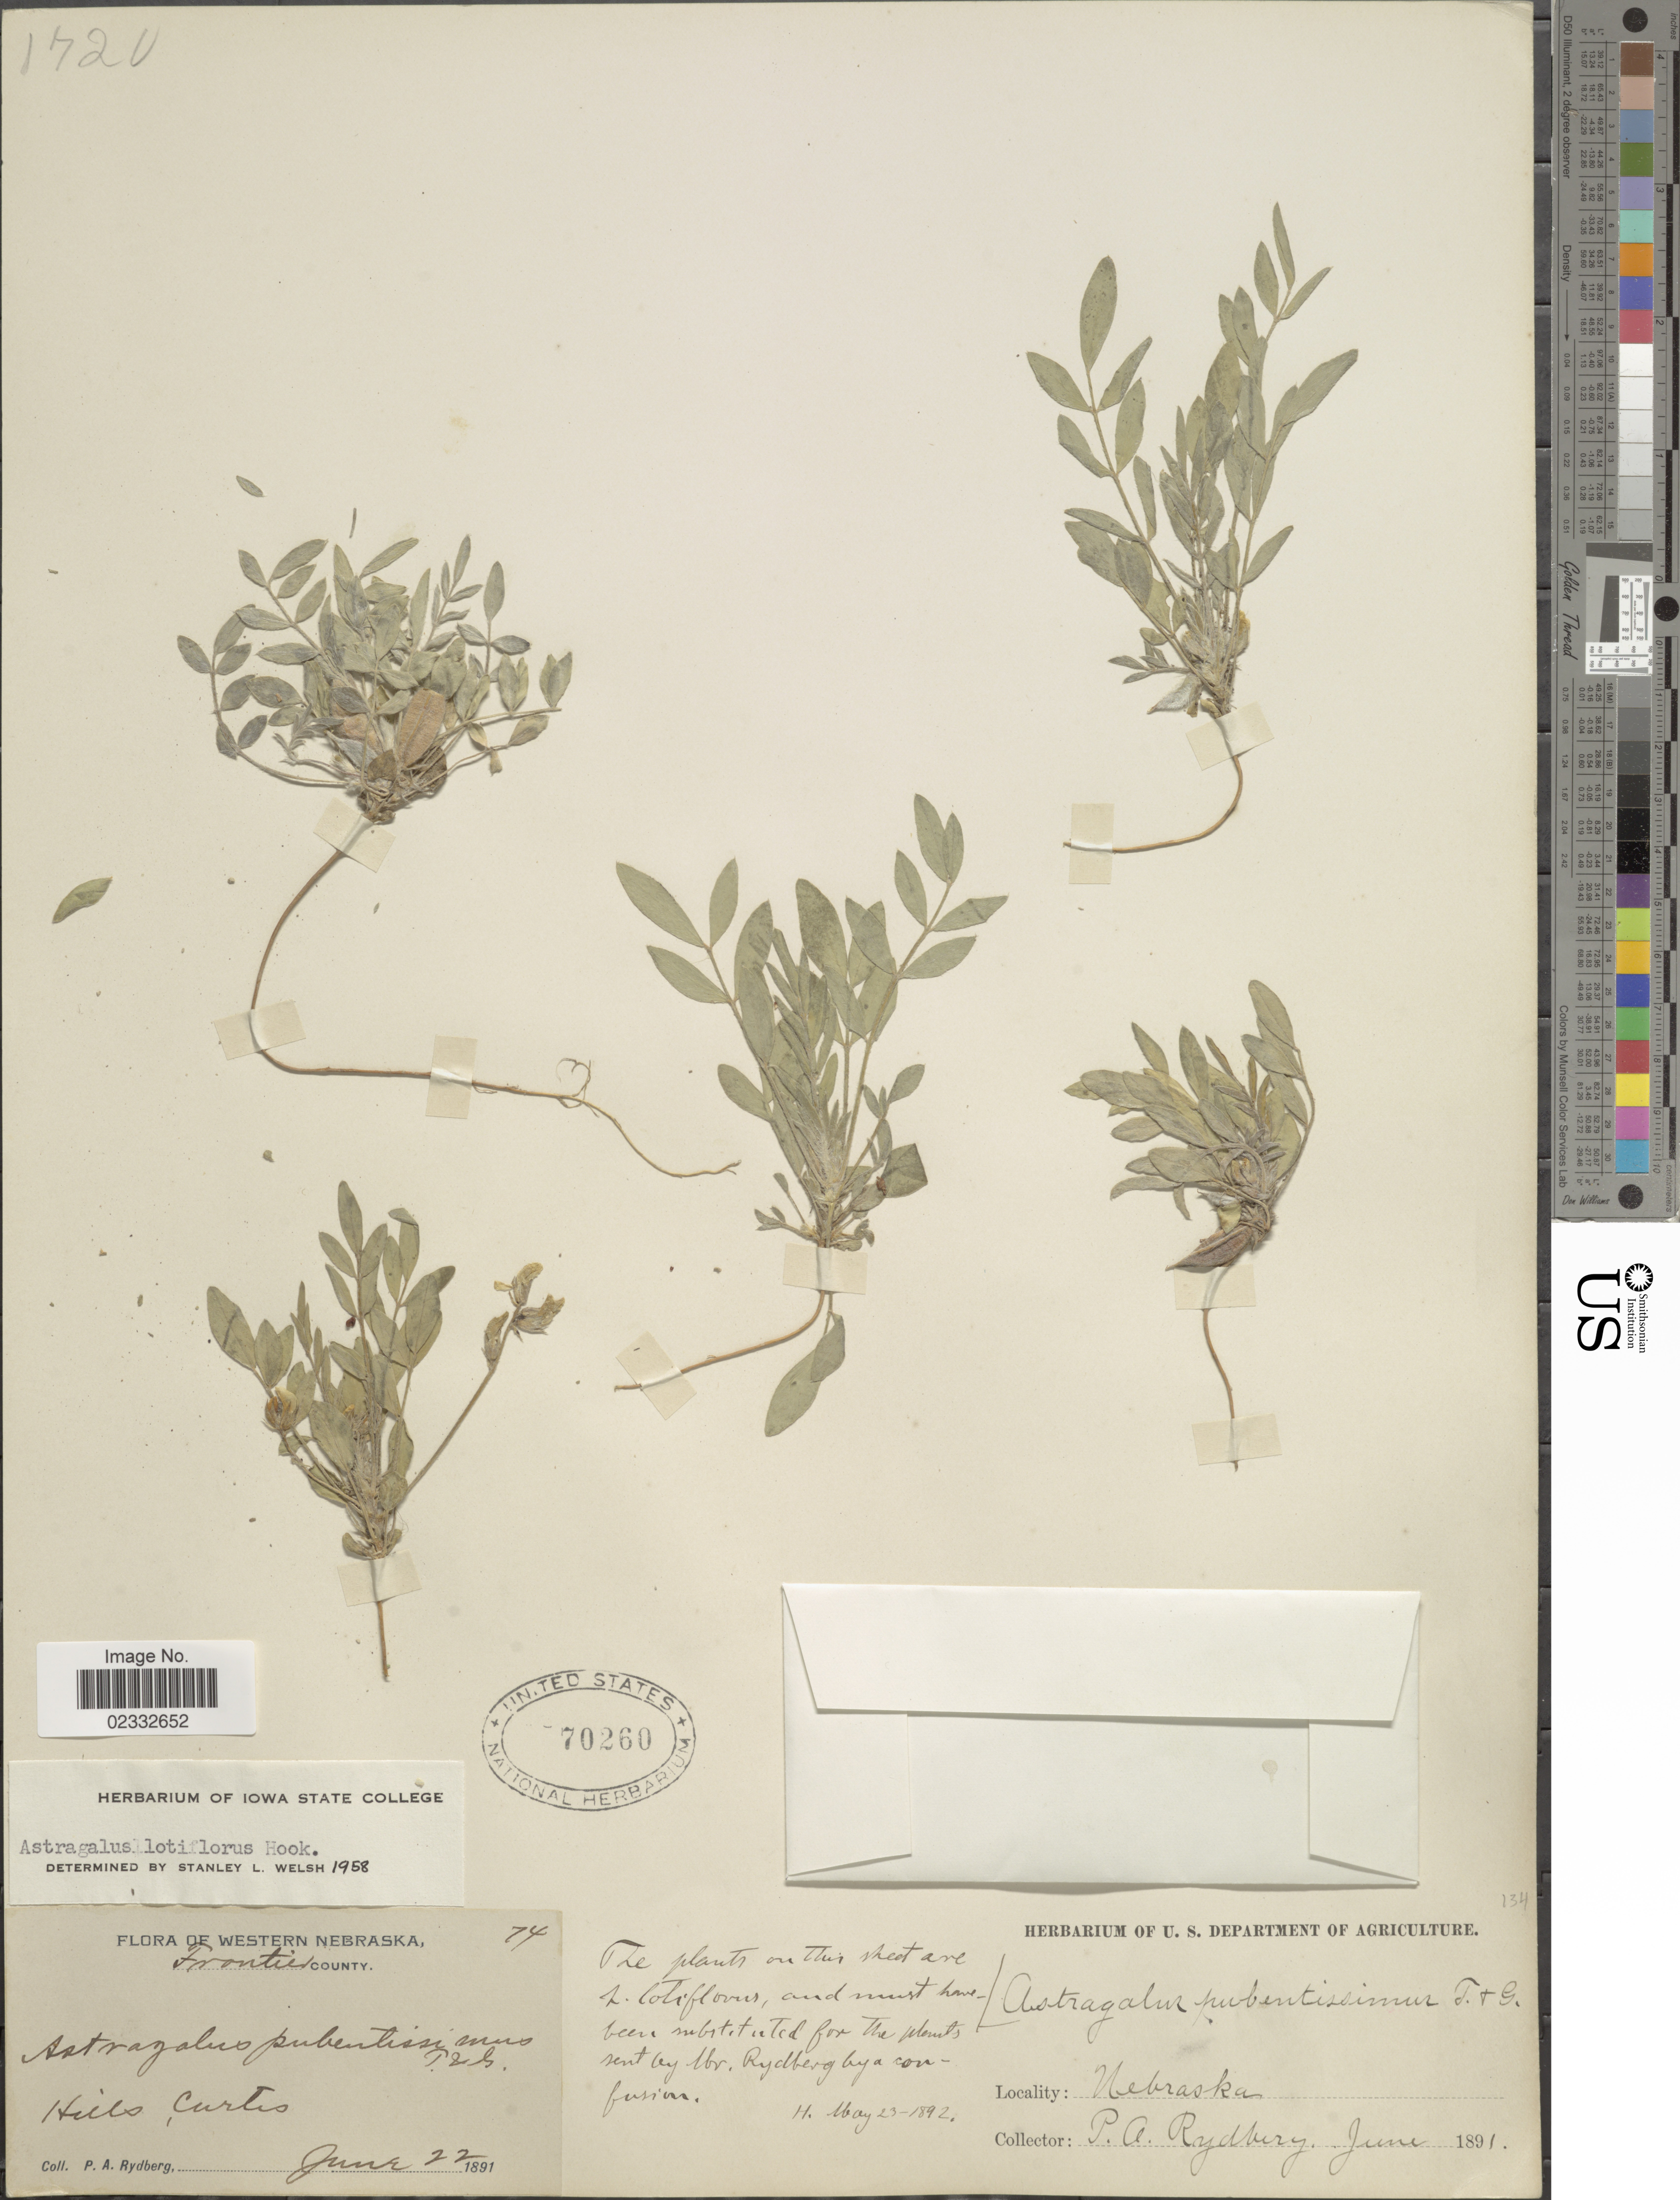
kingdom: Plantae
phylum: Tracheophyta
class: Magnoliopsida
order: Fabales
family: Fabaceae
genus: Astragalus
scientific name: Astragalus lotiflorus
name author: Hook.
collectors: P. A. Rydberg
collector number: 74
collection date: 1891-06-22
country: United States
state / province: Nebraska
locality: Western Nebraska. Frontier County. Hills, Curtis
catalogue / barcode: US 70260